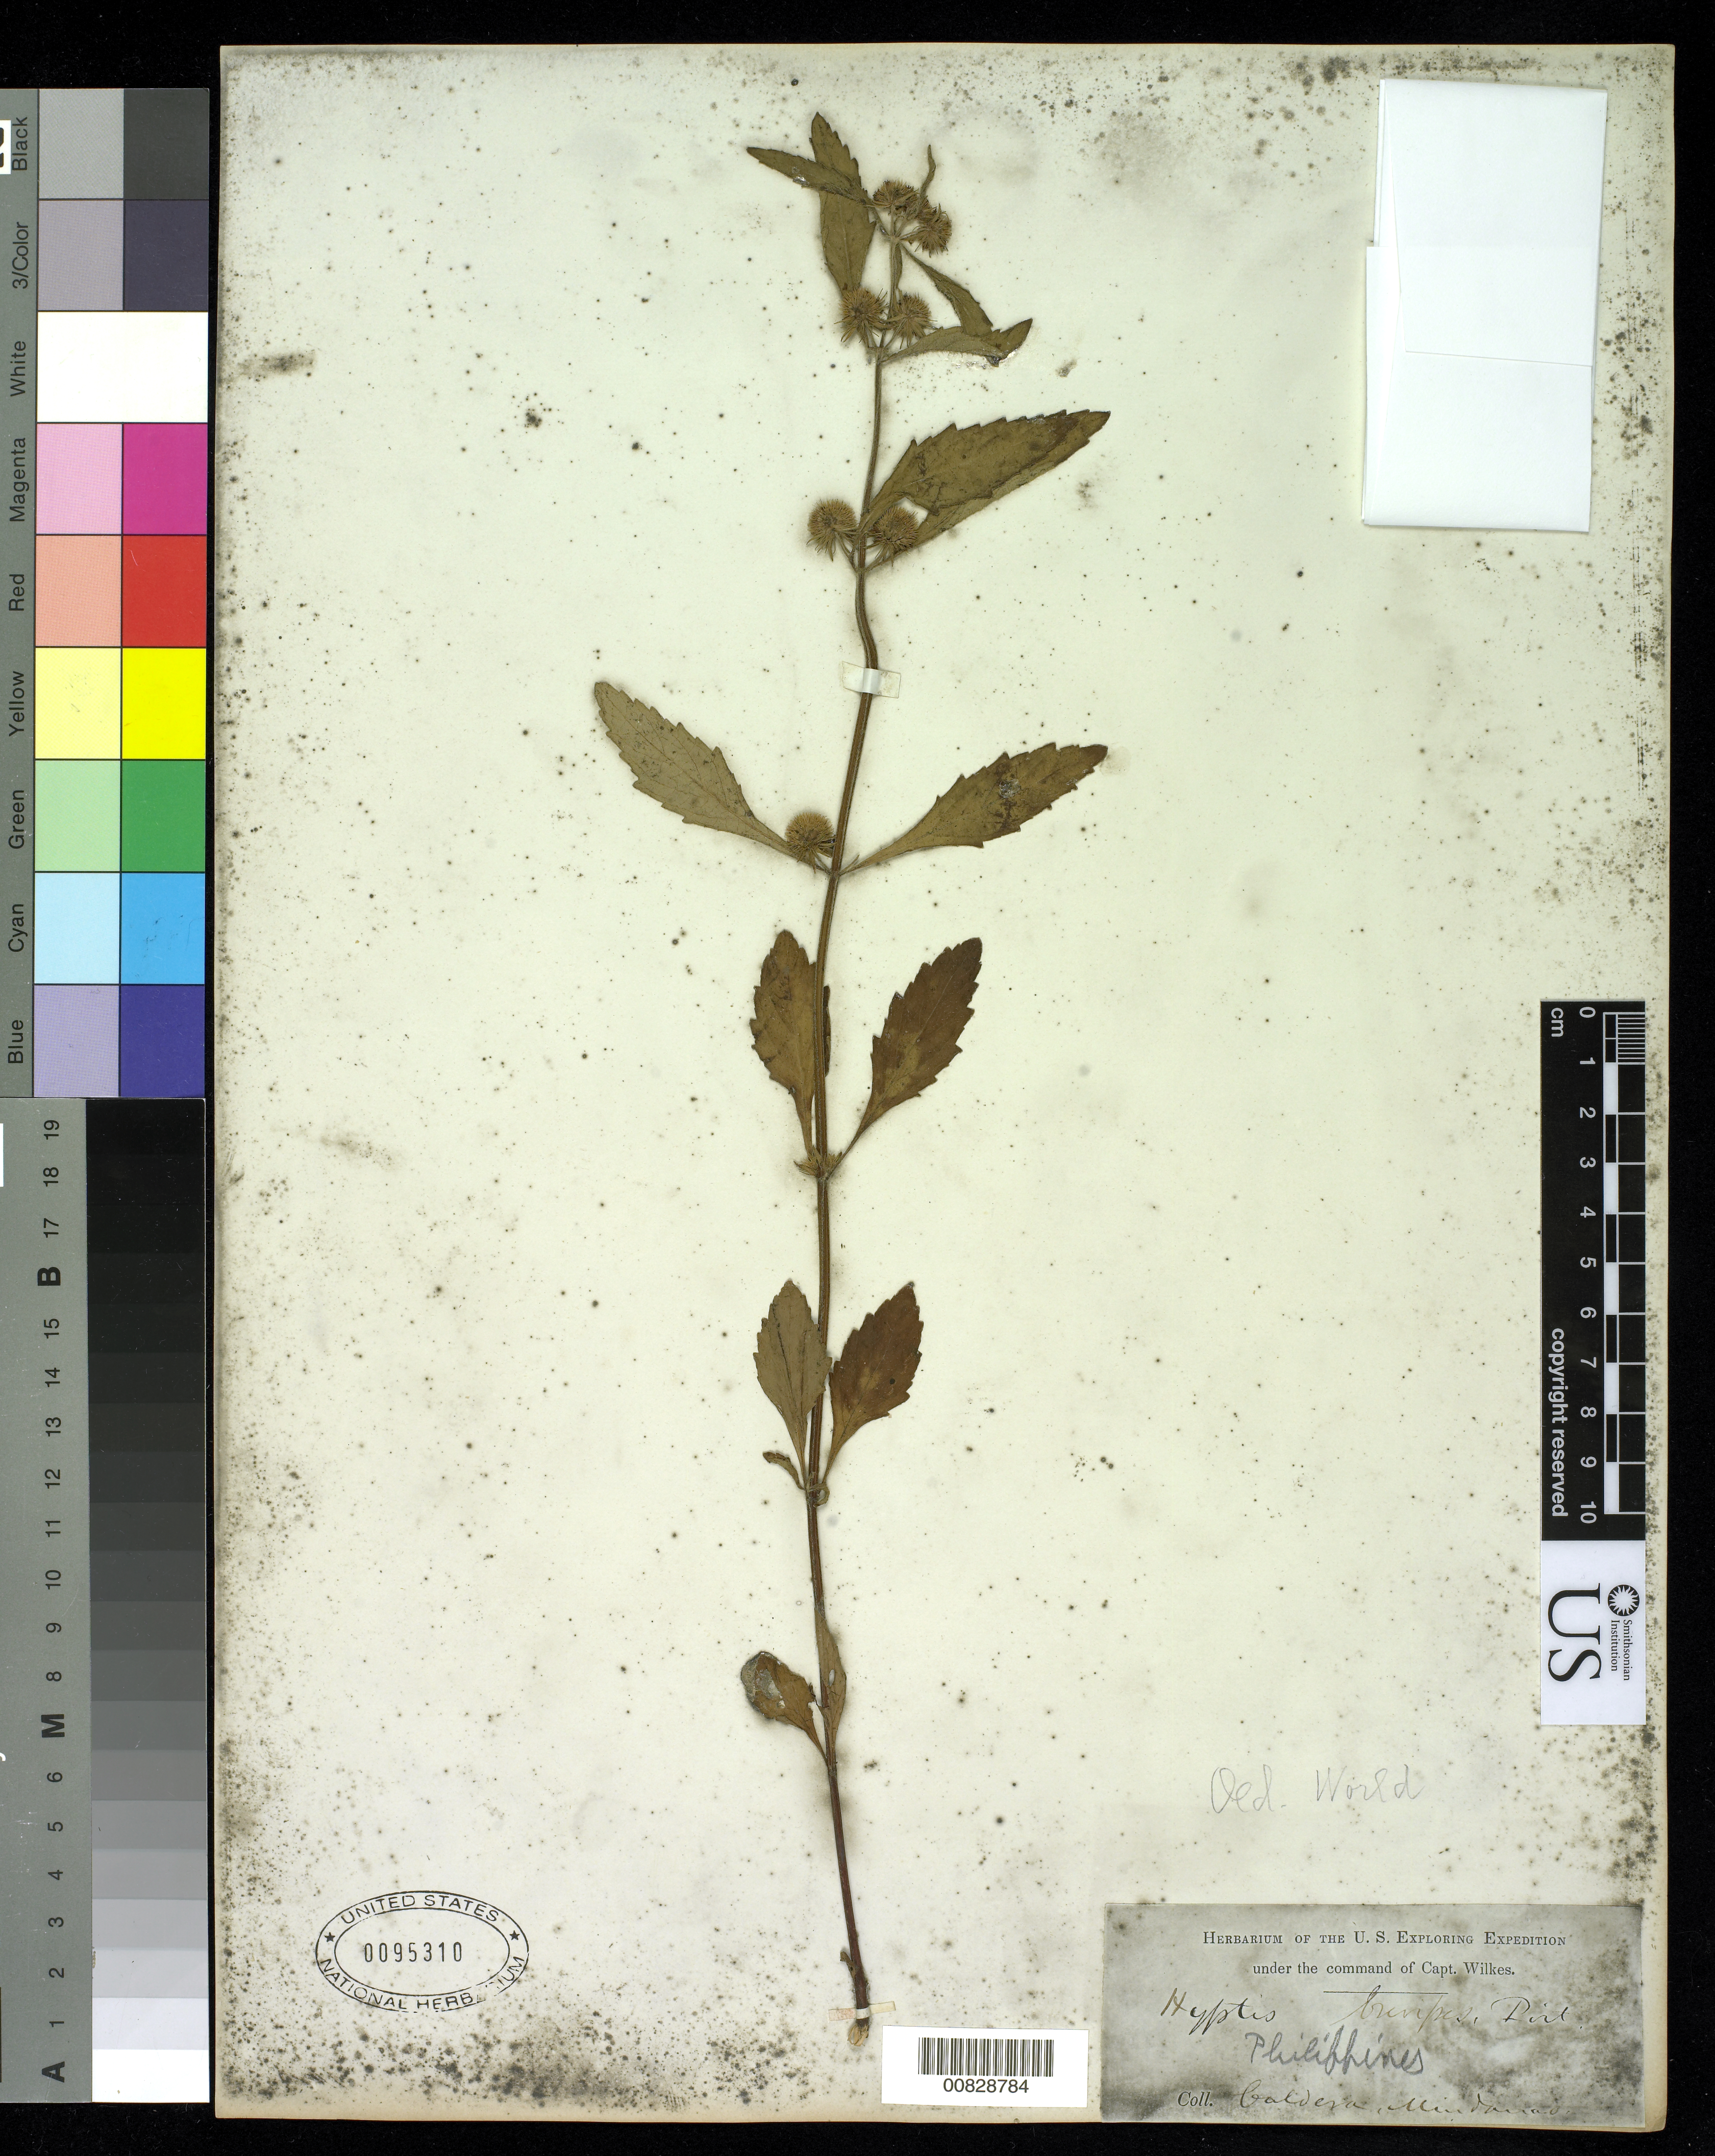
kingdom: Plantae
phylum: Tracheophyta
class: Magnoliopsida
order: Lamiales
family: Lamiaceae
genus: Hyptis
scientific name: Hyptis brevipes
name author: Poit.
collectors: Wilkes Explor. Exped.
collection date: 1838/1842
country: Philippines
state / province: Zamboanga Peninsula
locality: Caldera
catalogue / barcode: US 95310